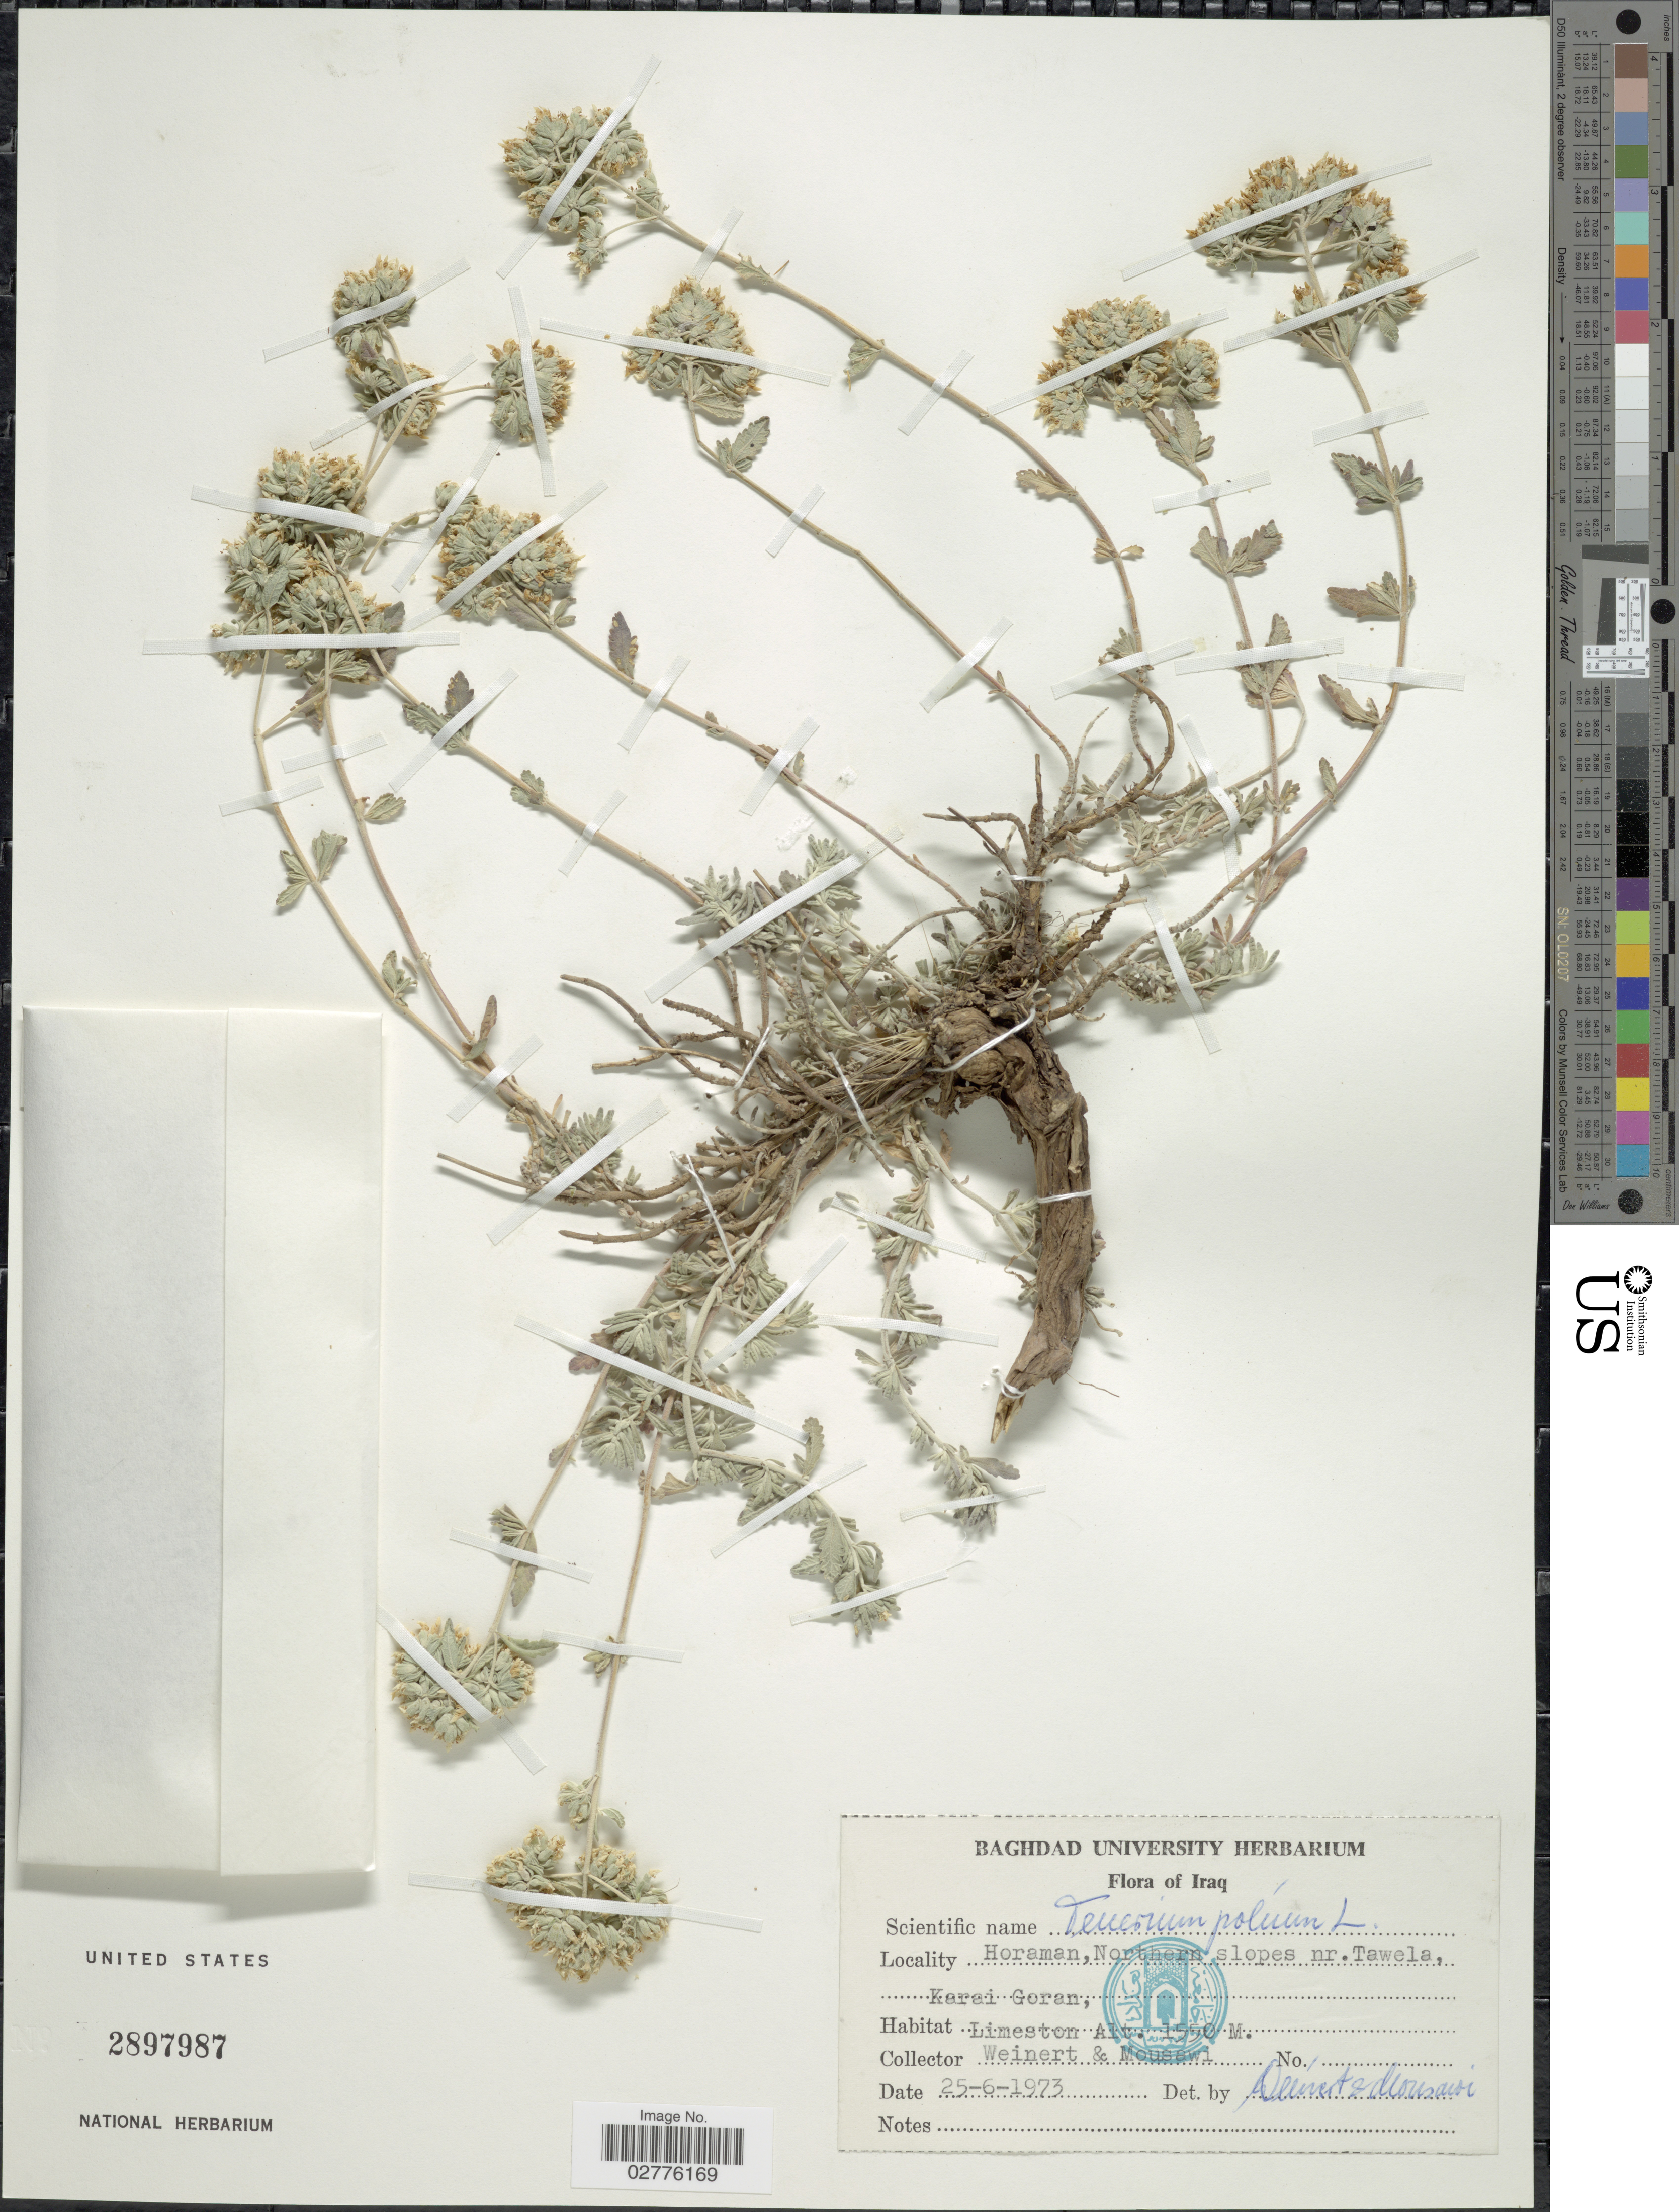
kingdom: Plantae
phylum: Tracheophyta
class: Magnoliopsida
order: Lamiales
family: Lamiaceae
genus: Teucrium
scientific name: Teucrium polium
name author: L.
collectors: Weinert, -- & Mousawi, --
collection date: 1973-06-25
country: Iraq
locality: Horaman, Northern slopes nr. Tawela, Karai Goran, Limeston.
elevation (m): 1550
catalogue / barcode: US 2897987